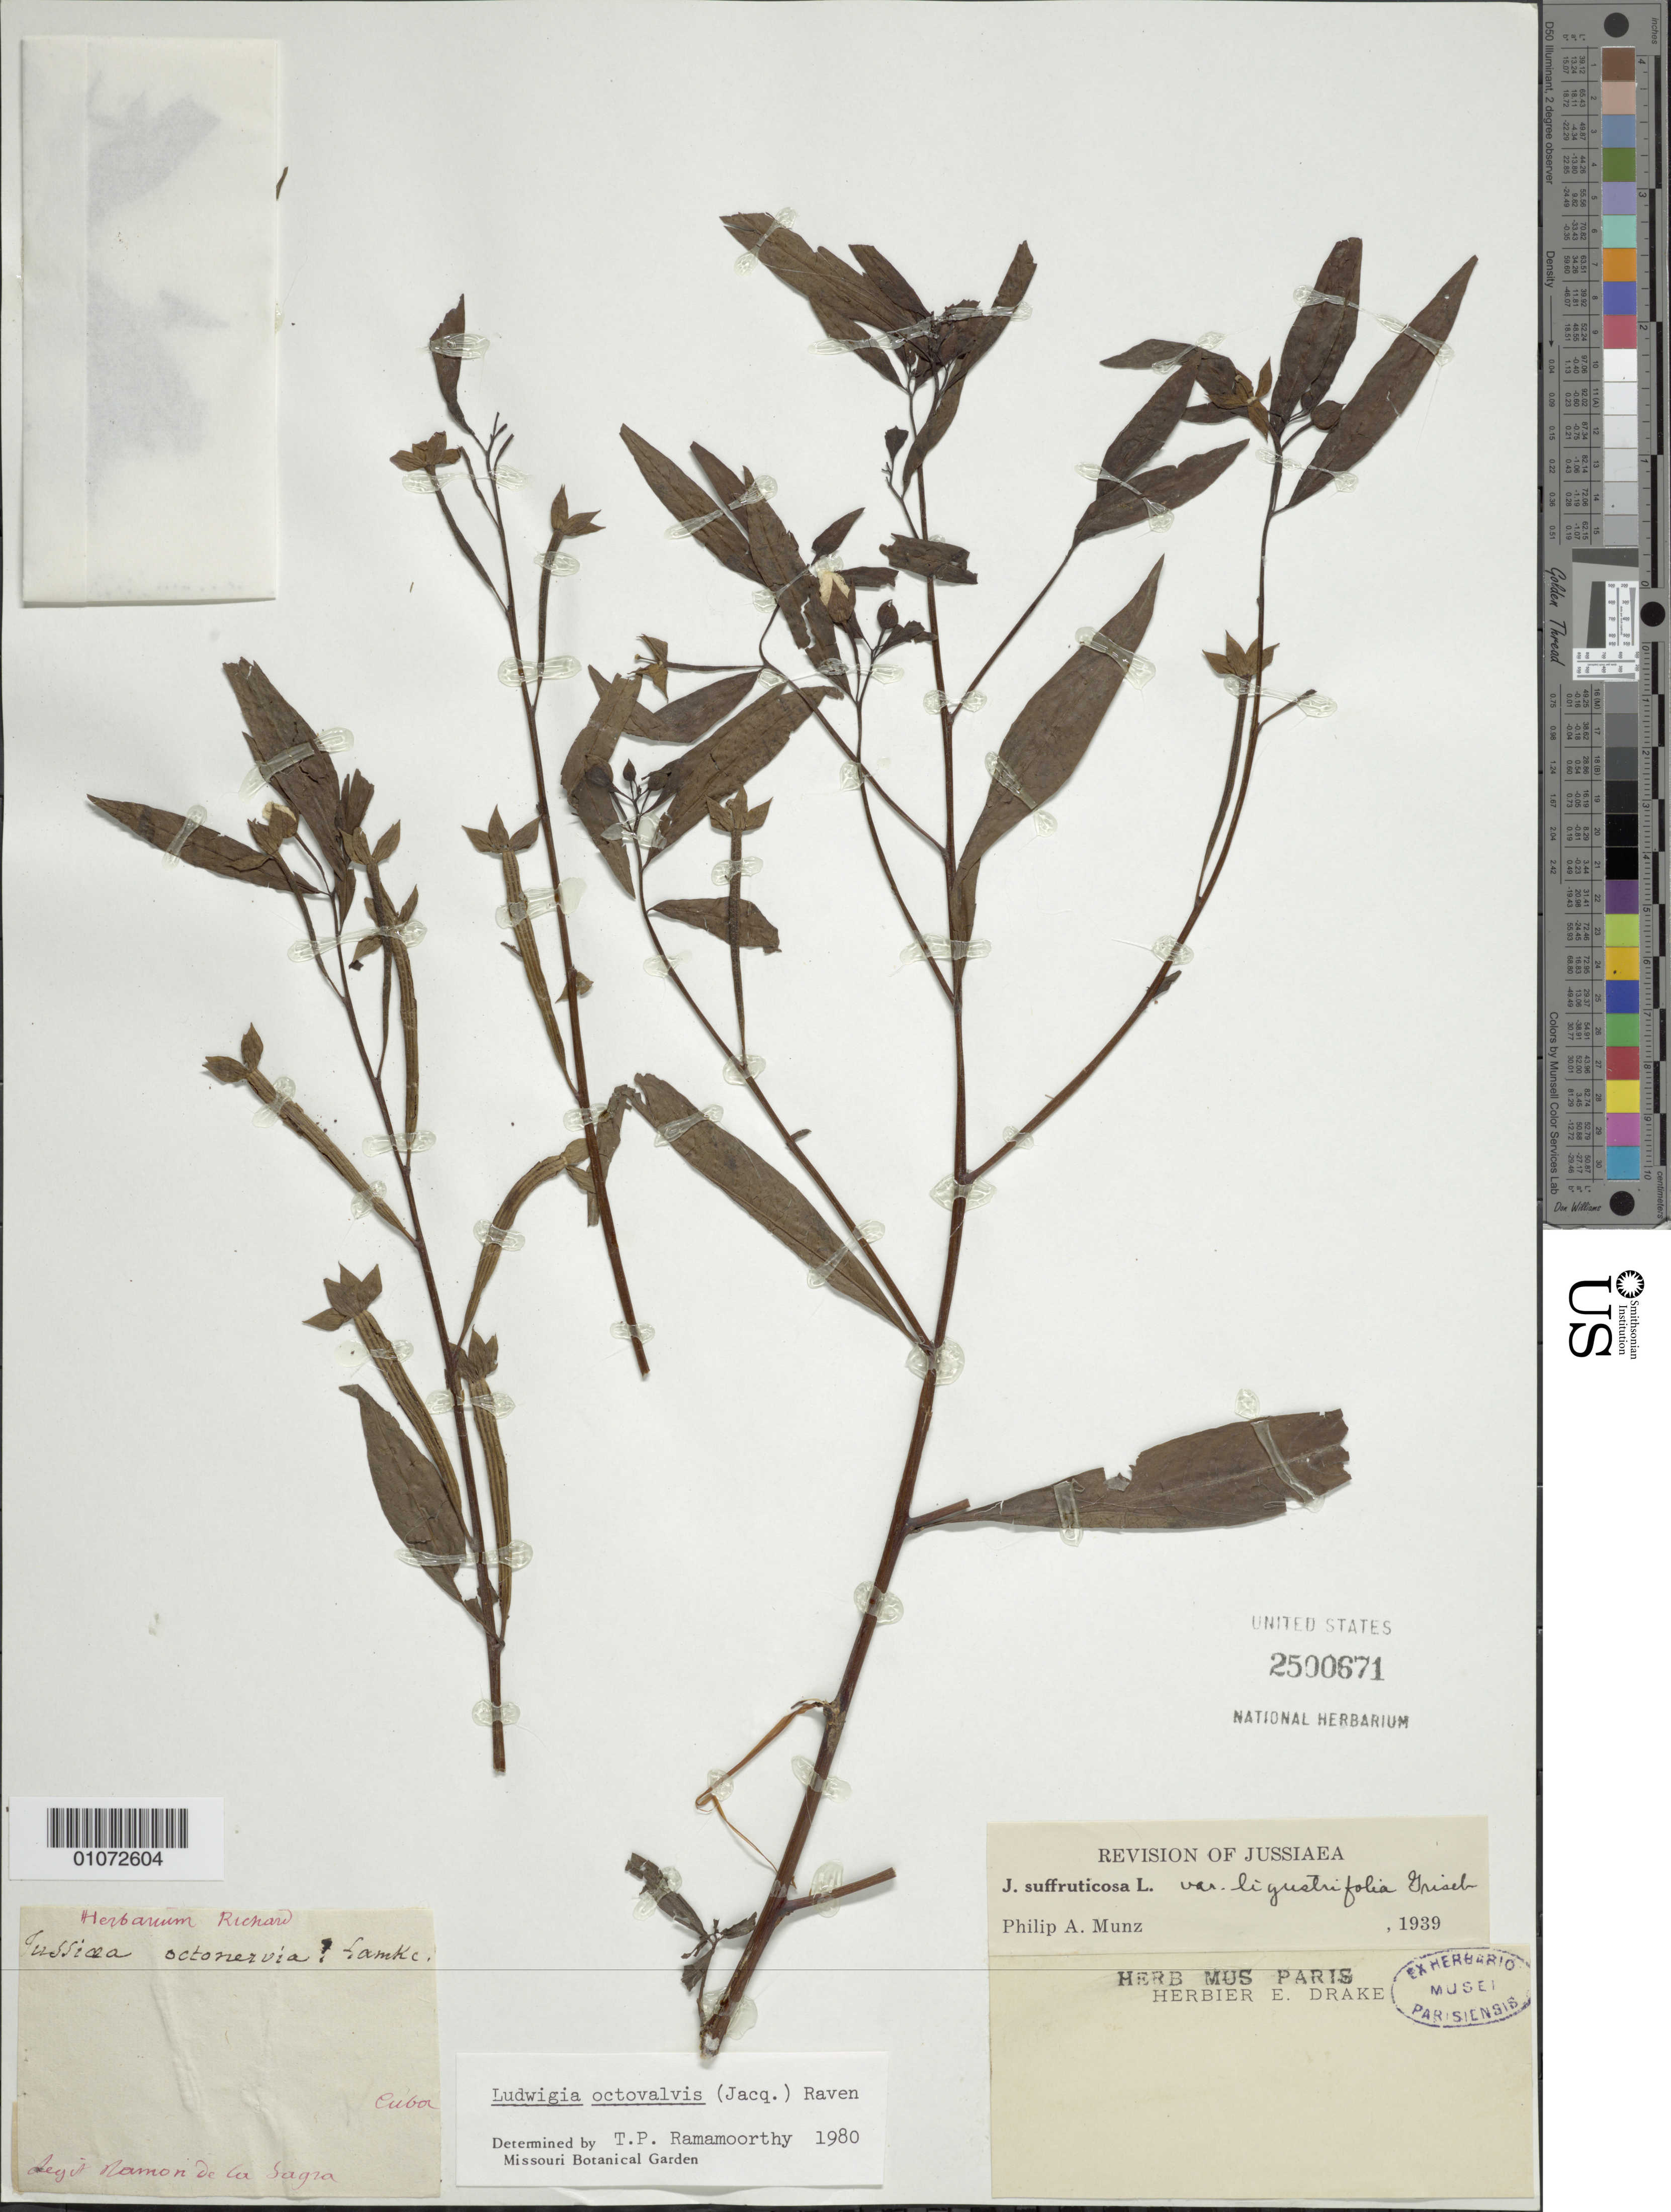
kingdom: Plantae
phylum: Tracheophyta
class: Magnoliopsida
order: Myrtales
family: Onagraceae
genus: Ludwigia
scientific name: Ludwigia octovalvis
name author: (Jacq.) P.H. Raven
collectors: P. A. Munz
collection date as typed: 01 Jan 1939 to 31 Dec 1939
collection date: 1939-01-01/1939-12-31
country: Cuba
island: Cuba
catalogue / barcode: US 2500671